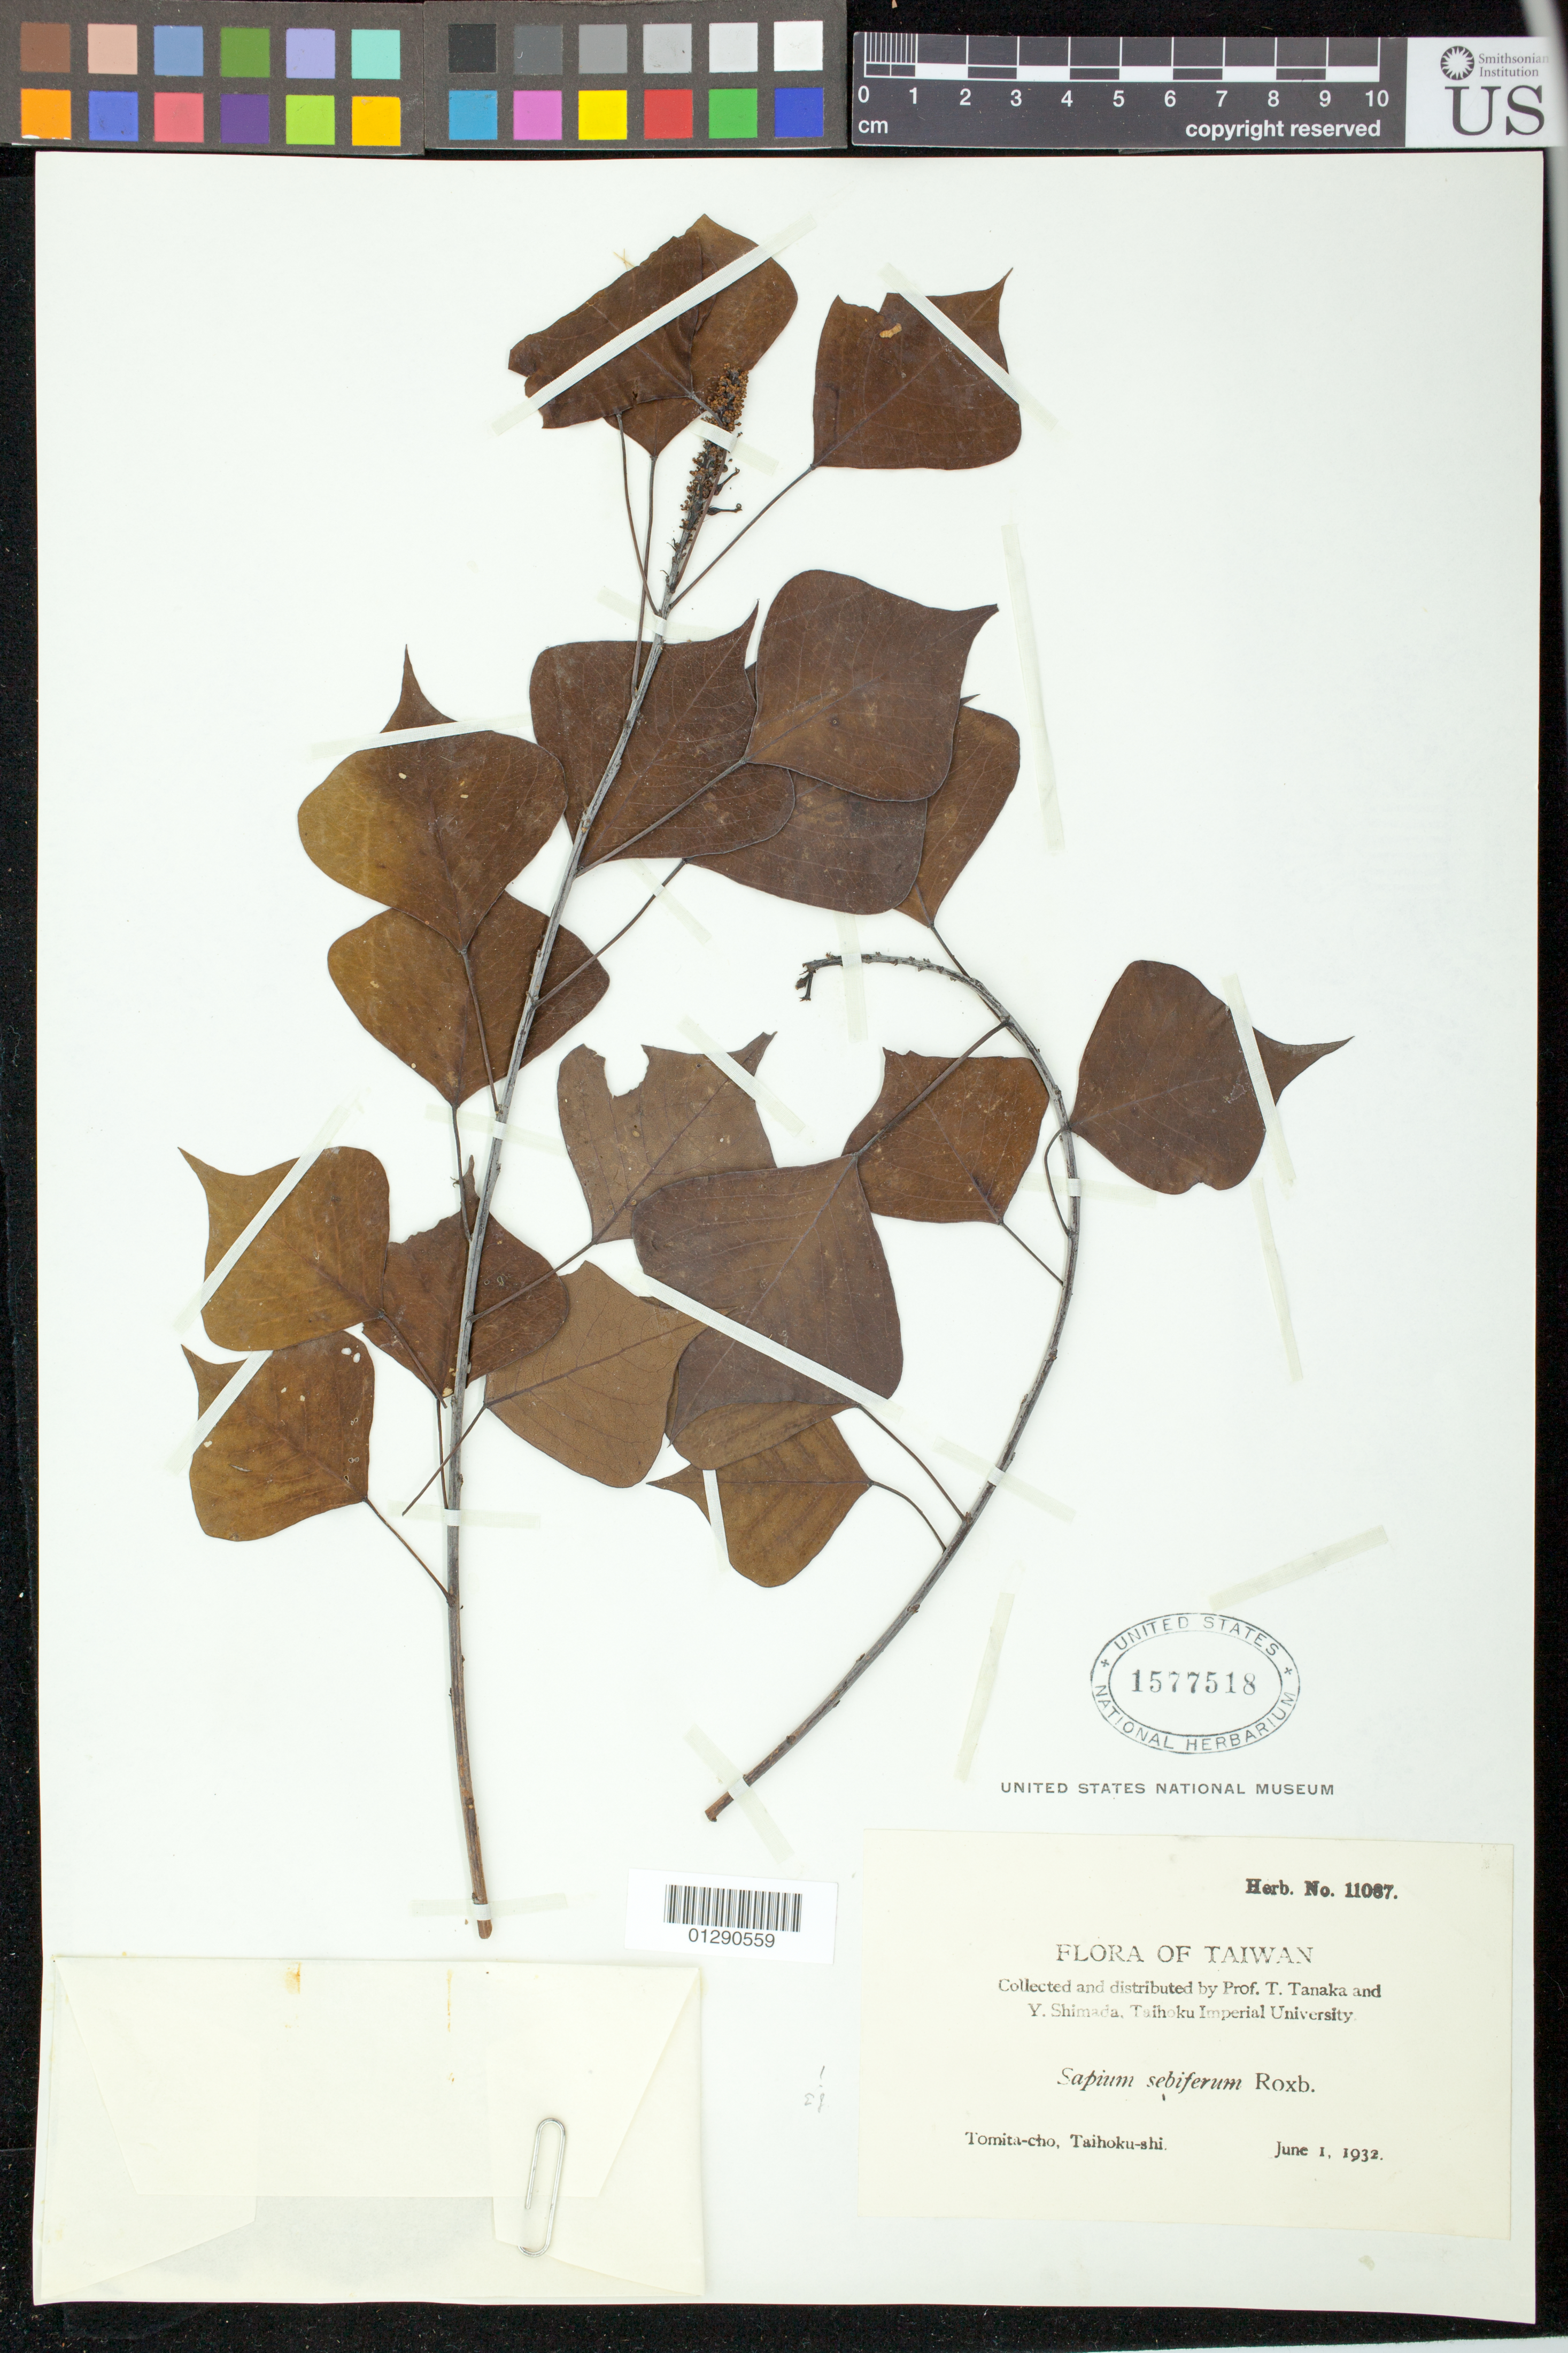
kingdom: Plantae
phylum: Tracheophyta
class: Magnoliopsida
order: Malpighiales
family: Euphorbiaceae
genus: Sapium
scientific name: Sapium sebiferum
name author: (L.) Roxb.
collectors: T. Tanaka & Y. Shimada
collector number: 11087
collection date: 1932-06-01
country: Taiwan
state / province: Taipei City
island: Taiwan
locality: Tomita-cho, Taihoku-shi [Taipei City]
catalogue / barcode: US 1577518